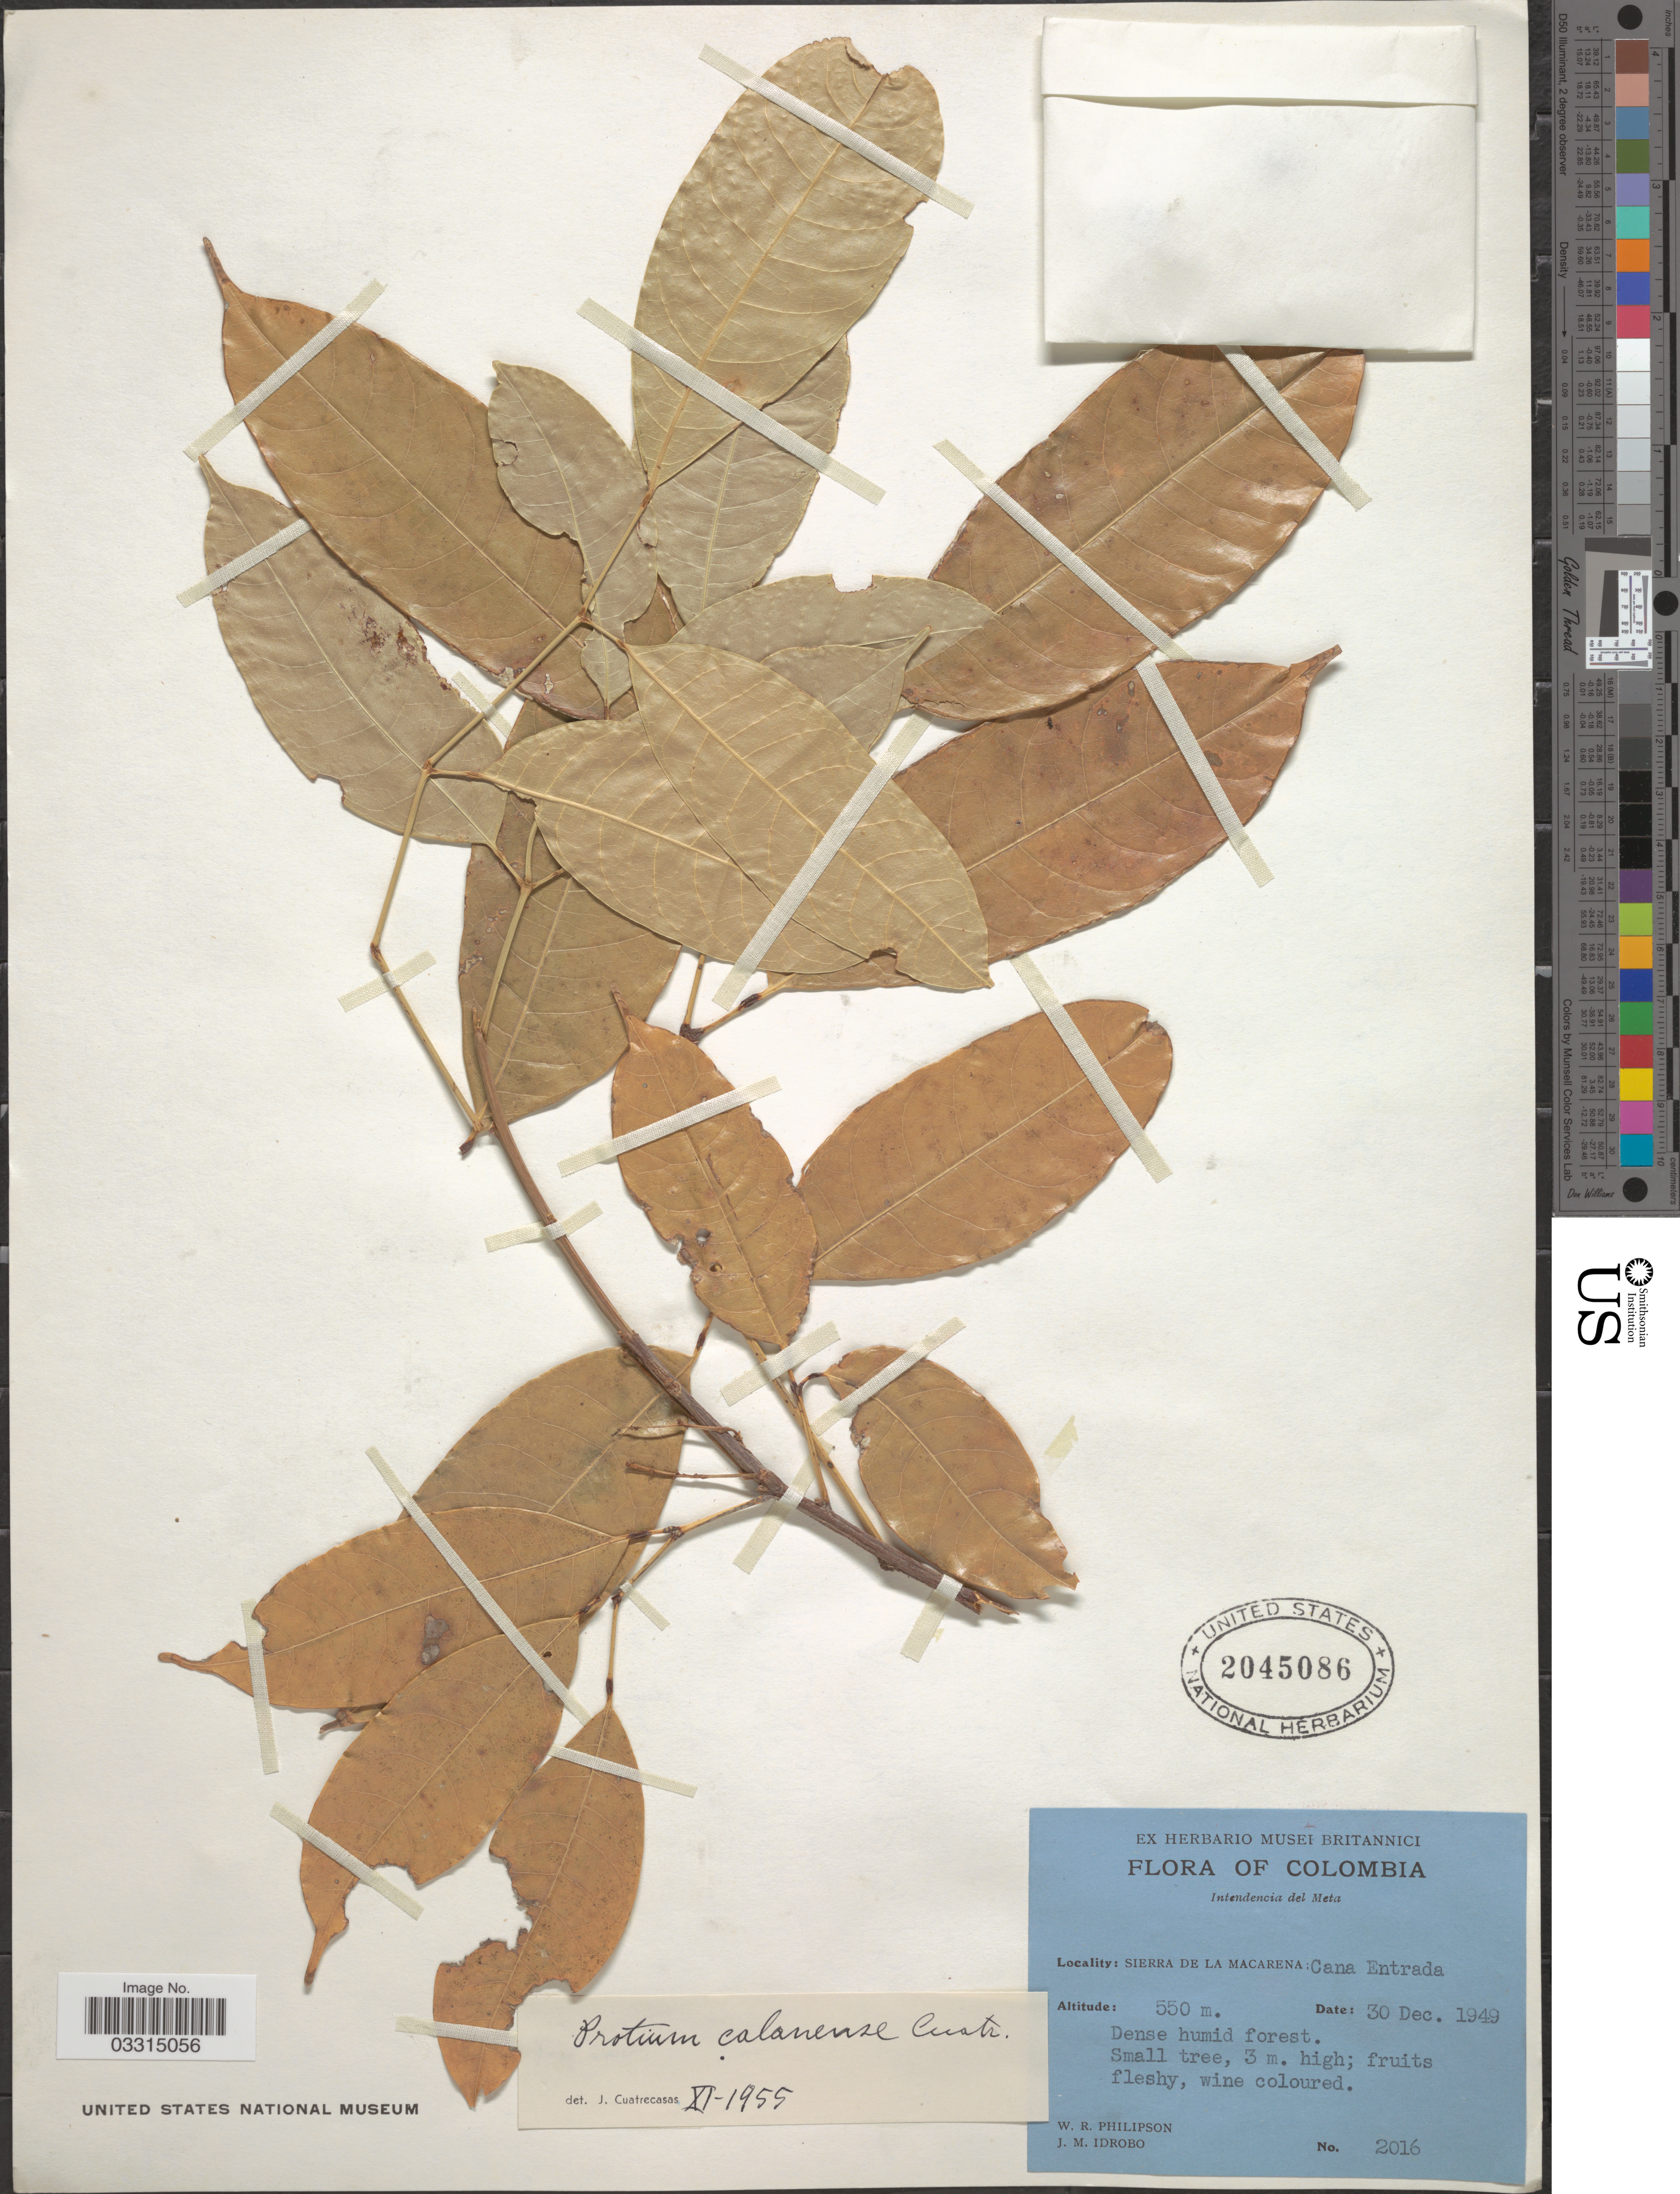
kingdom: Plantae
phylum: Tracheophyta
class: Magnoliopsida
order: Sapindales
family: Burseraceae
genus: Protium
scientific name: Protium calanense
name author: Cuatrec.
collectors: W. R. Philipson & J. M. Idrobo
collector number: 2016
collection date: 1949-12-30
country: Colombia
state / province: Meta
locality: Intendencia del Meta. Sierra de La Macarena: Cana Entrada.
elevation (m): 550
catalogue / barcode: US 2045086